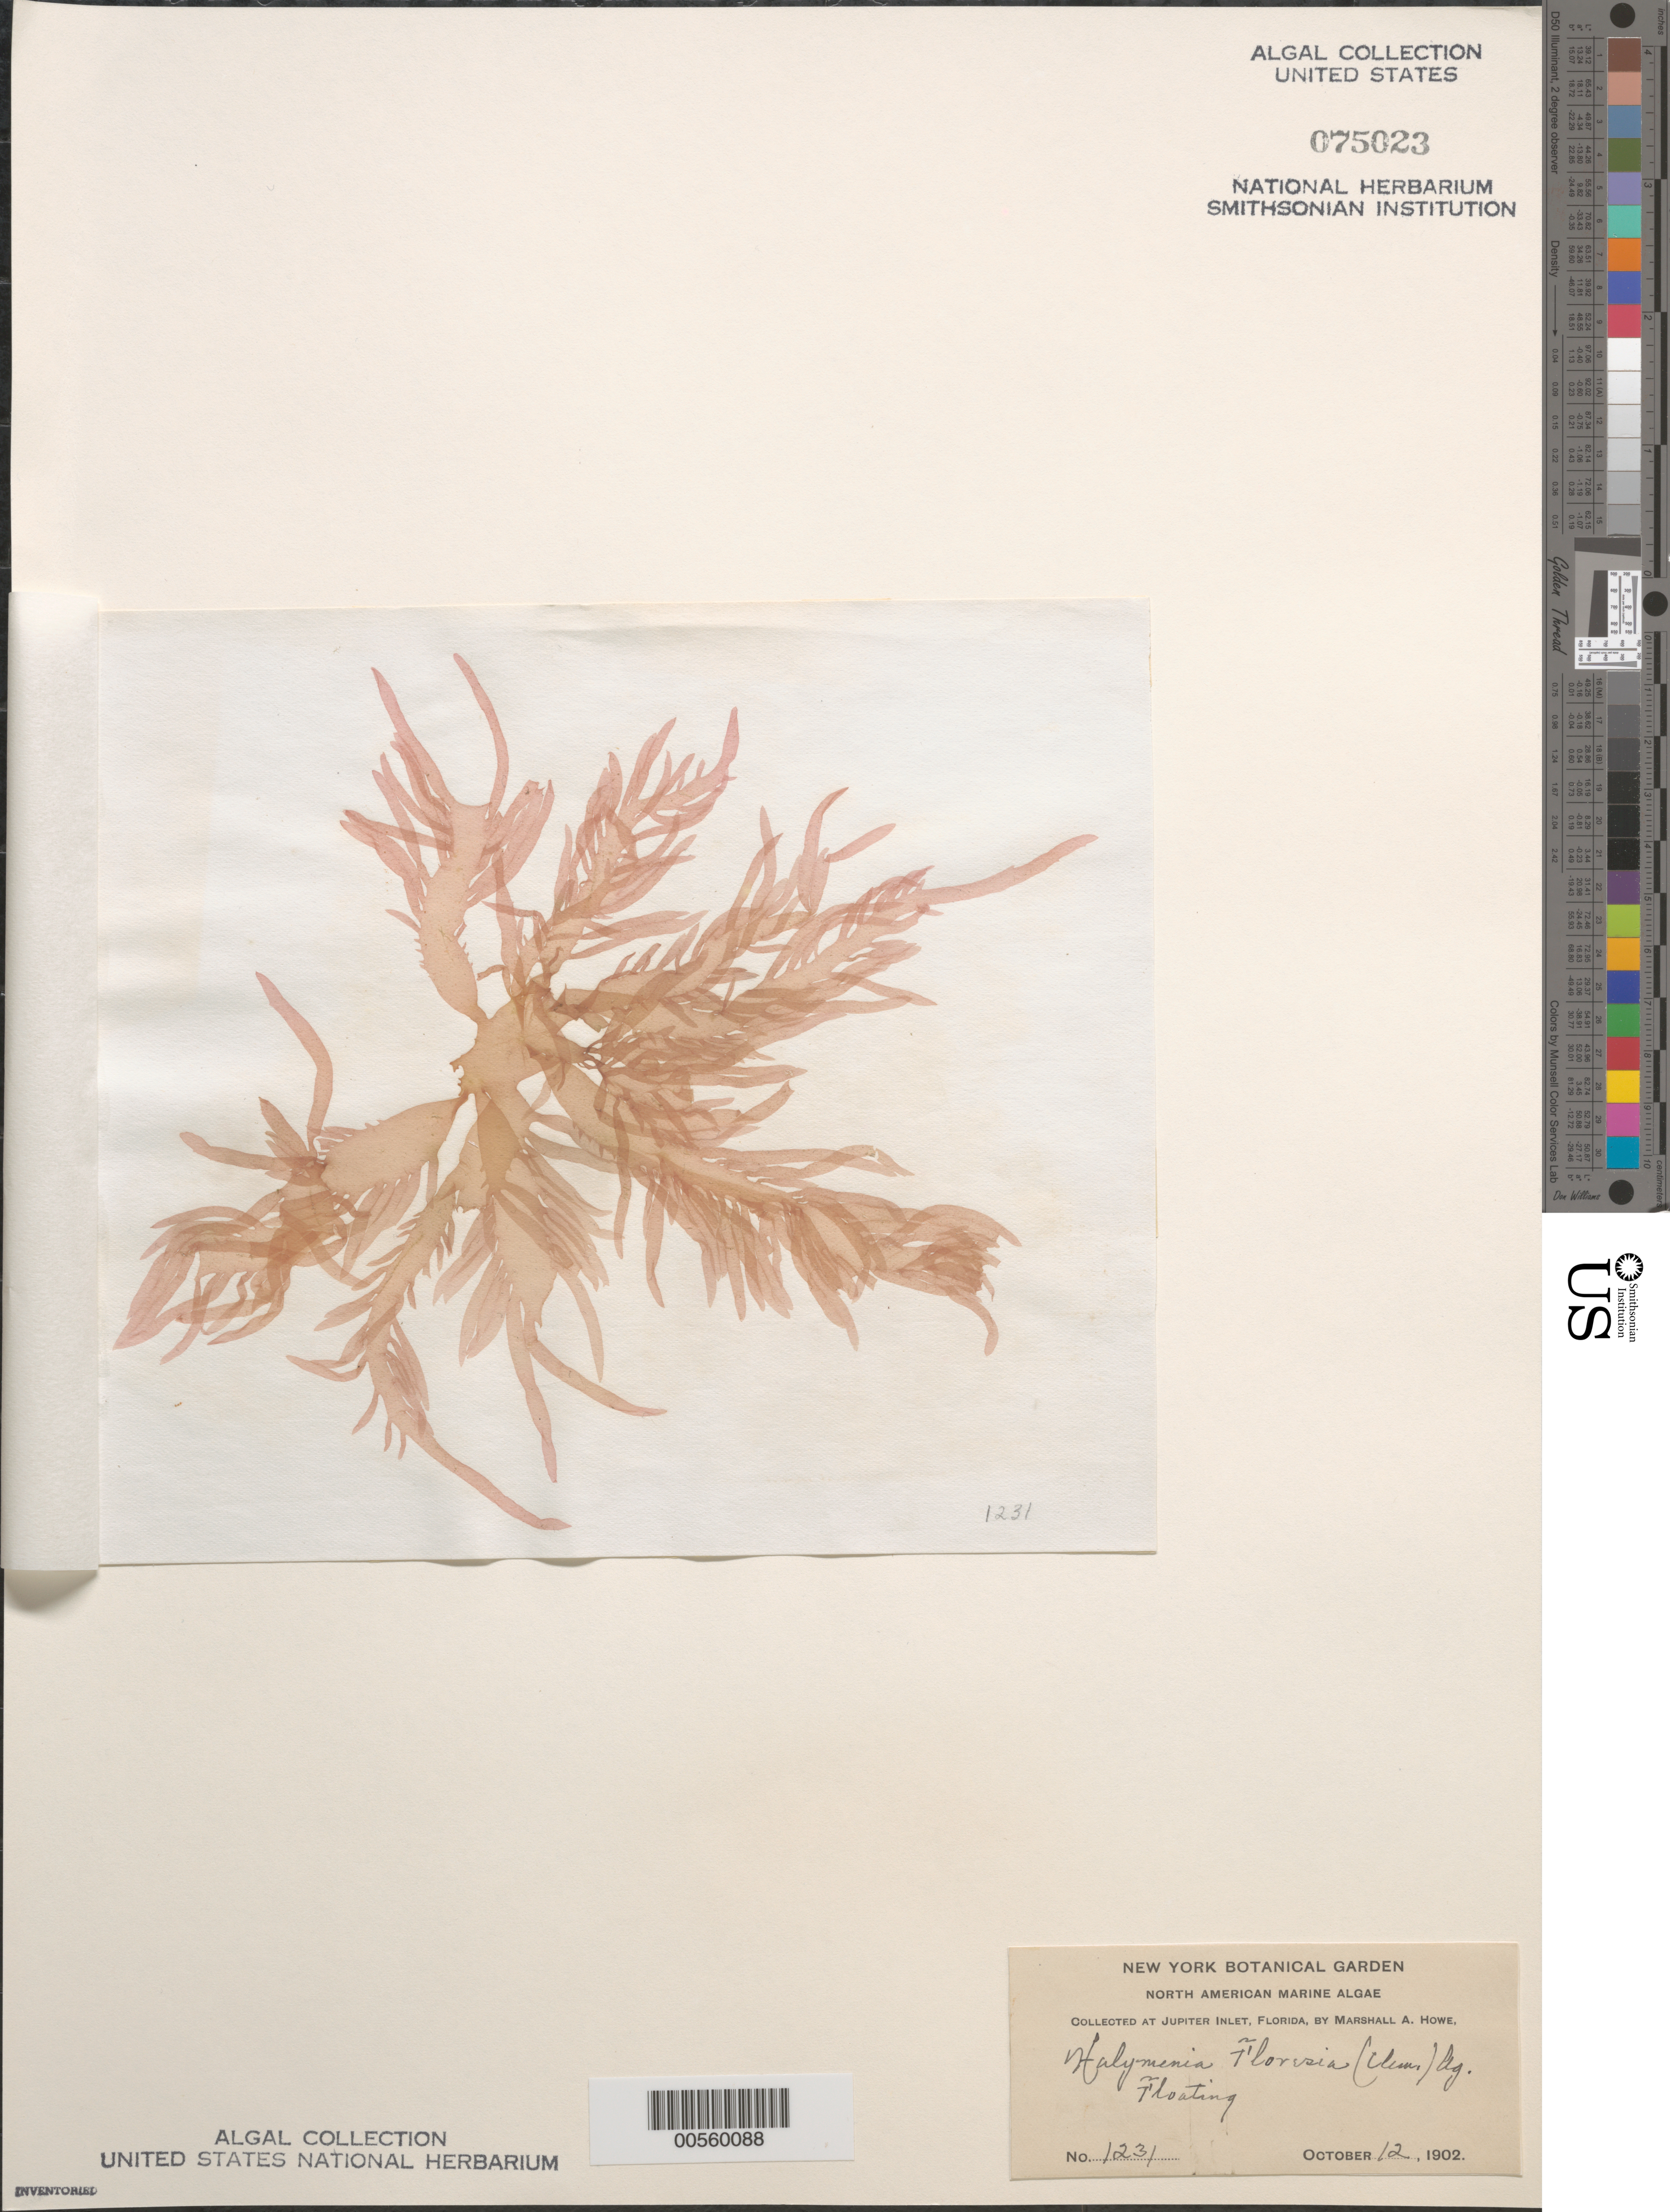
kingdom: Plantae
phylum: Rhodophyta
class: Florideophyceae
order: Halymeniales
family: Halymeniaceae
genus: Halymenia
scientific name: Halymenia floresii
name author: (Clemente) C. Agardh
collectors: M. A. Howe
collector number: MAH 1231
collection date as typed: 12 Oct 1902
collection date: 1902-10-12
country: United States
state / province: Florida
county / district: Palm Beach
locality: Jupiter Inlet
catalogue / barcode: US 75023